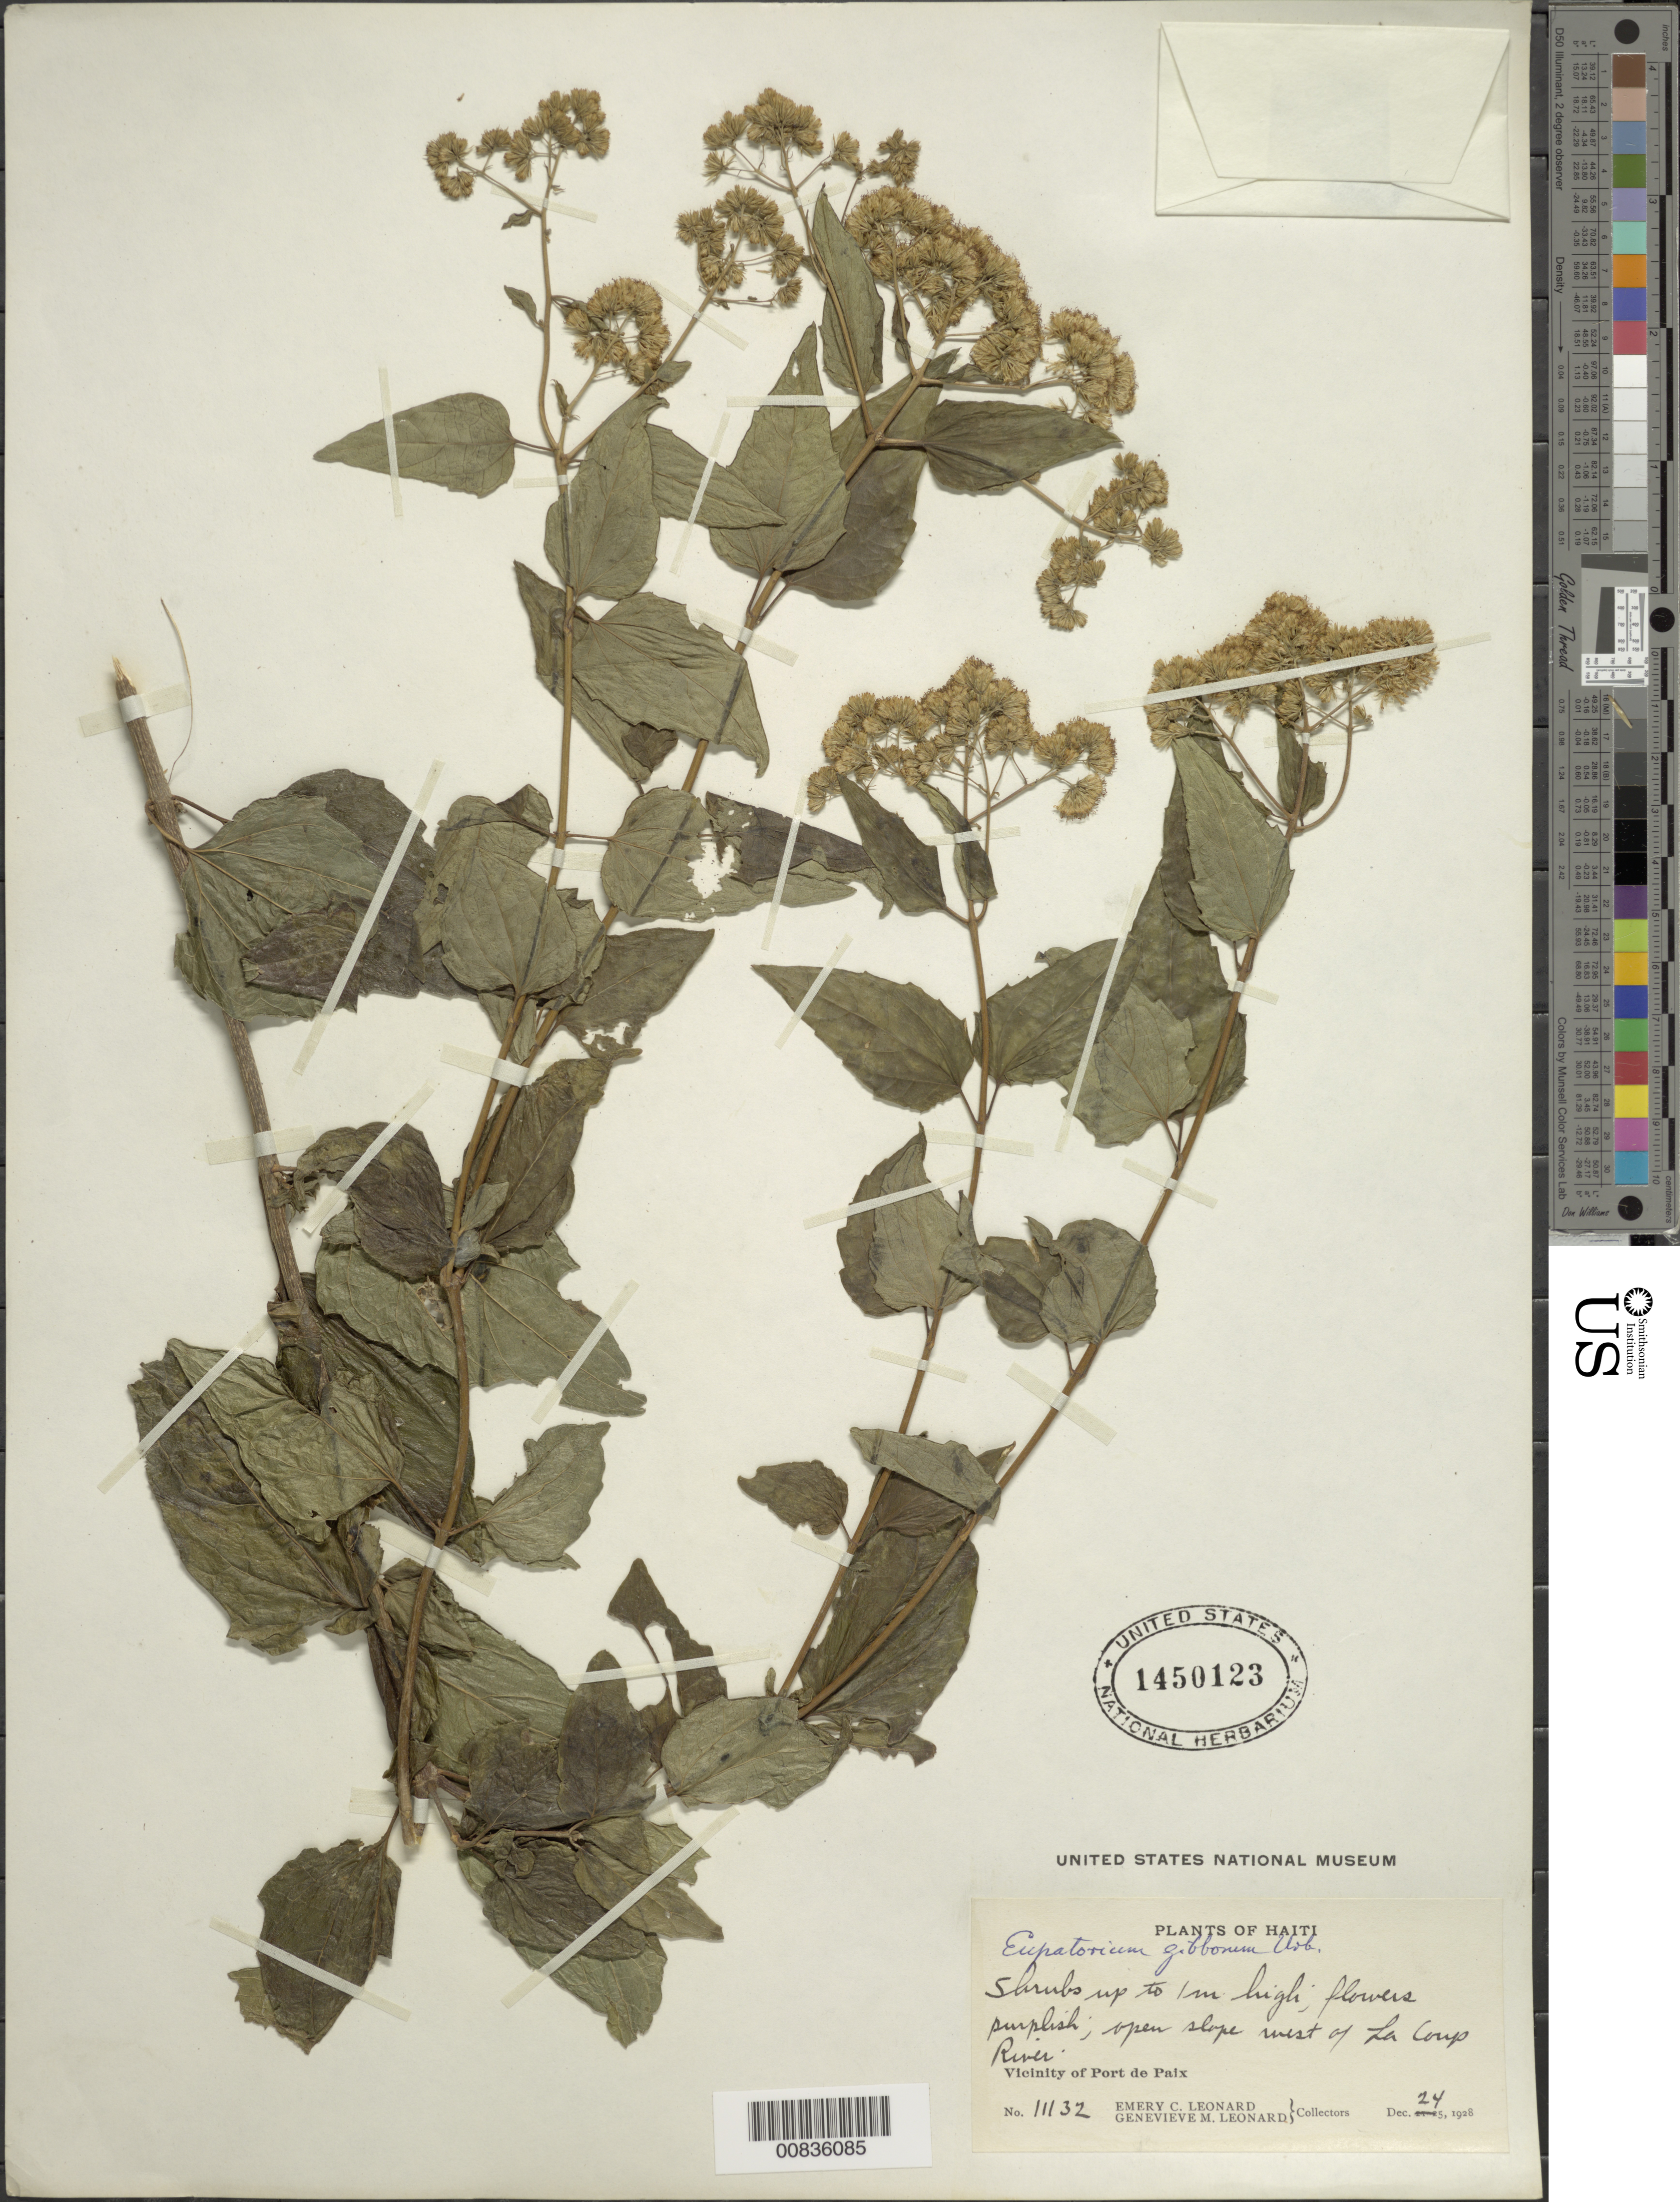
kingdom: Plantae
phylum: Tracheophyta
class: Magnoliopsida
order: Asterales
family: Asteraceae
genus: Koanophyllon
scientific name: Koanophyllon gibbosum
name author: (Urb.) R.M. King & H. Rob.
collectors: E. C. Leonard & G. M. Leonard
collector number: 11132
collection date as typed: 24 Dec 1928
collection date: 1928-12-24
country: Haiti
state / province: Nord-Ouest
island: Hispaniola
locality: Vicinity of Port de Paix, west of La Coup river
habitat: Open slope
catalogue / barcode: US 1450123